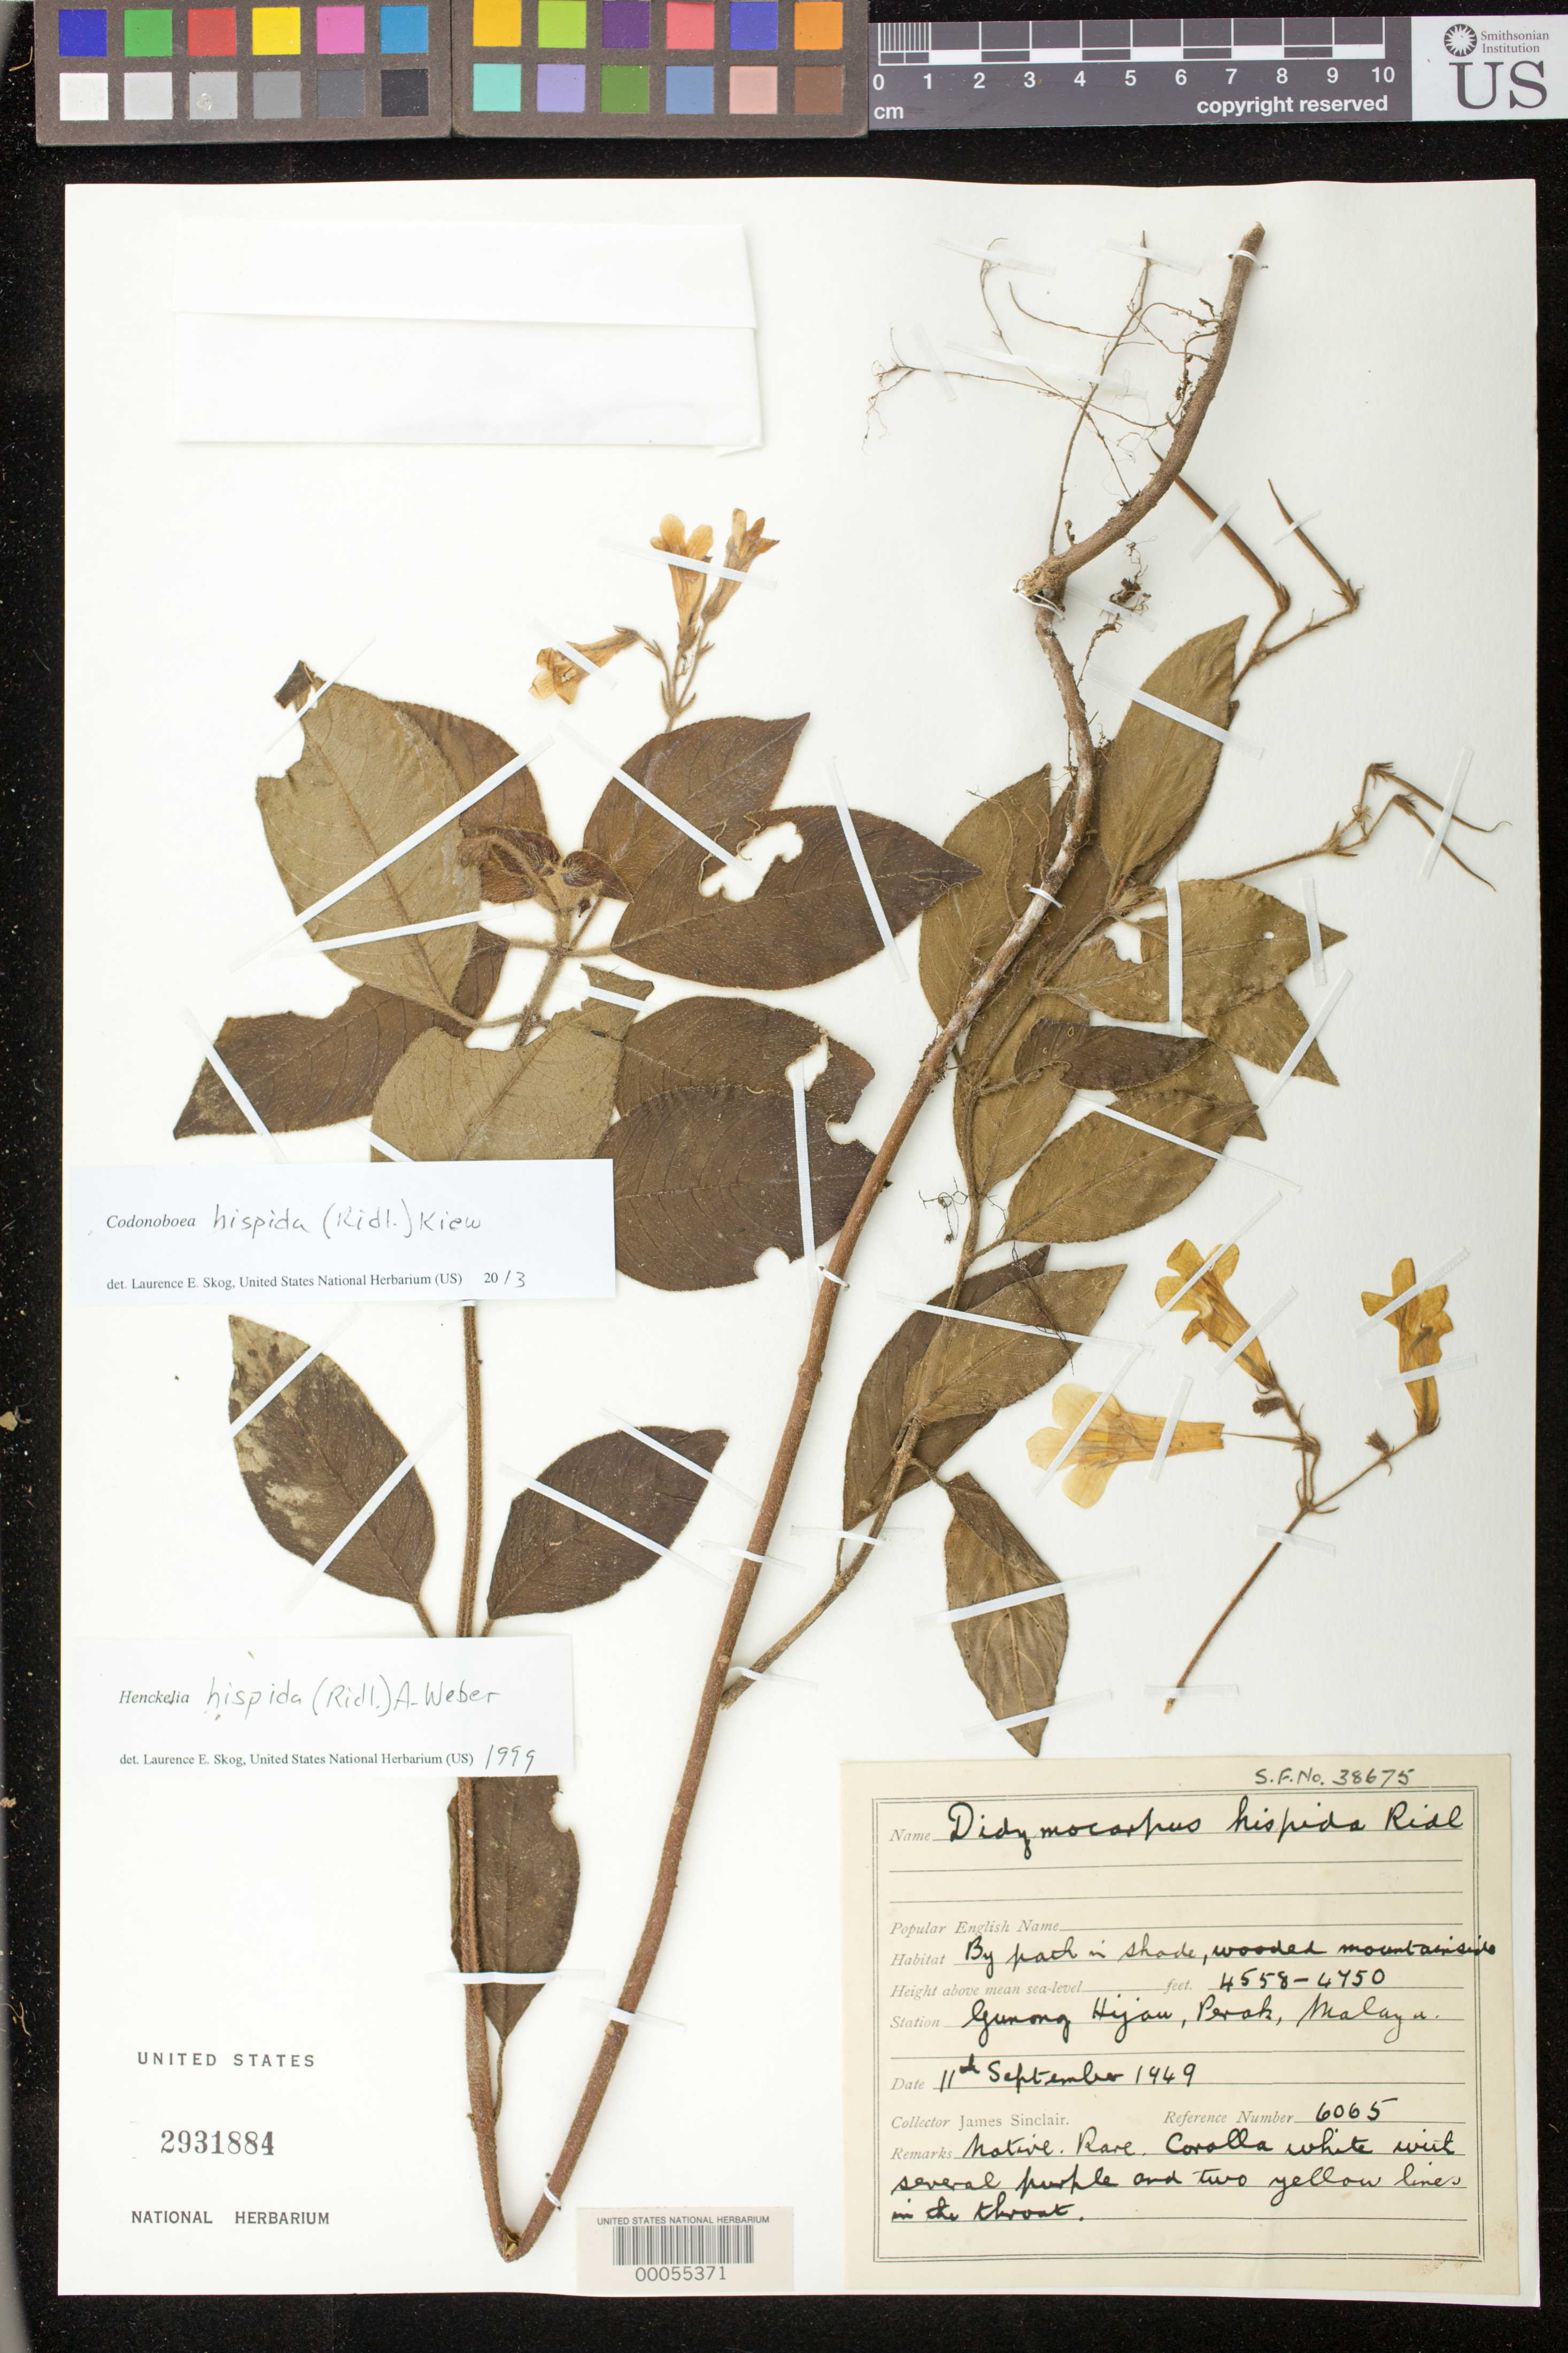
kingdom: Plantae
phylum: Tracheophyta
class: Magnoliopsida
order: Lamiales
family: Gesneriaceae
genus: Codonoboea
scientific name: Codonoboea hispida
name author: (Ridl.) Kiew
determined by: Skog, Laurence E.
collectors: J. Sinclair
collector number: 6065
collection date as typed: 11 Sep 1949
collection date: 1949-09-11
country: Malaysia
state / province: Perak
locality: Perak, Gunong hijau, by path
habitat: In shade, wooded mountainside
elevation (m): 1386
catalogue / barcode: US 2931884